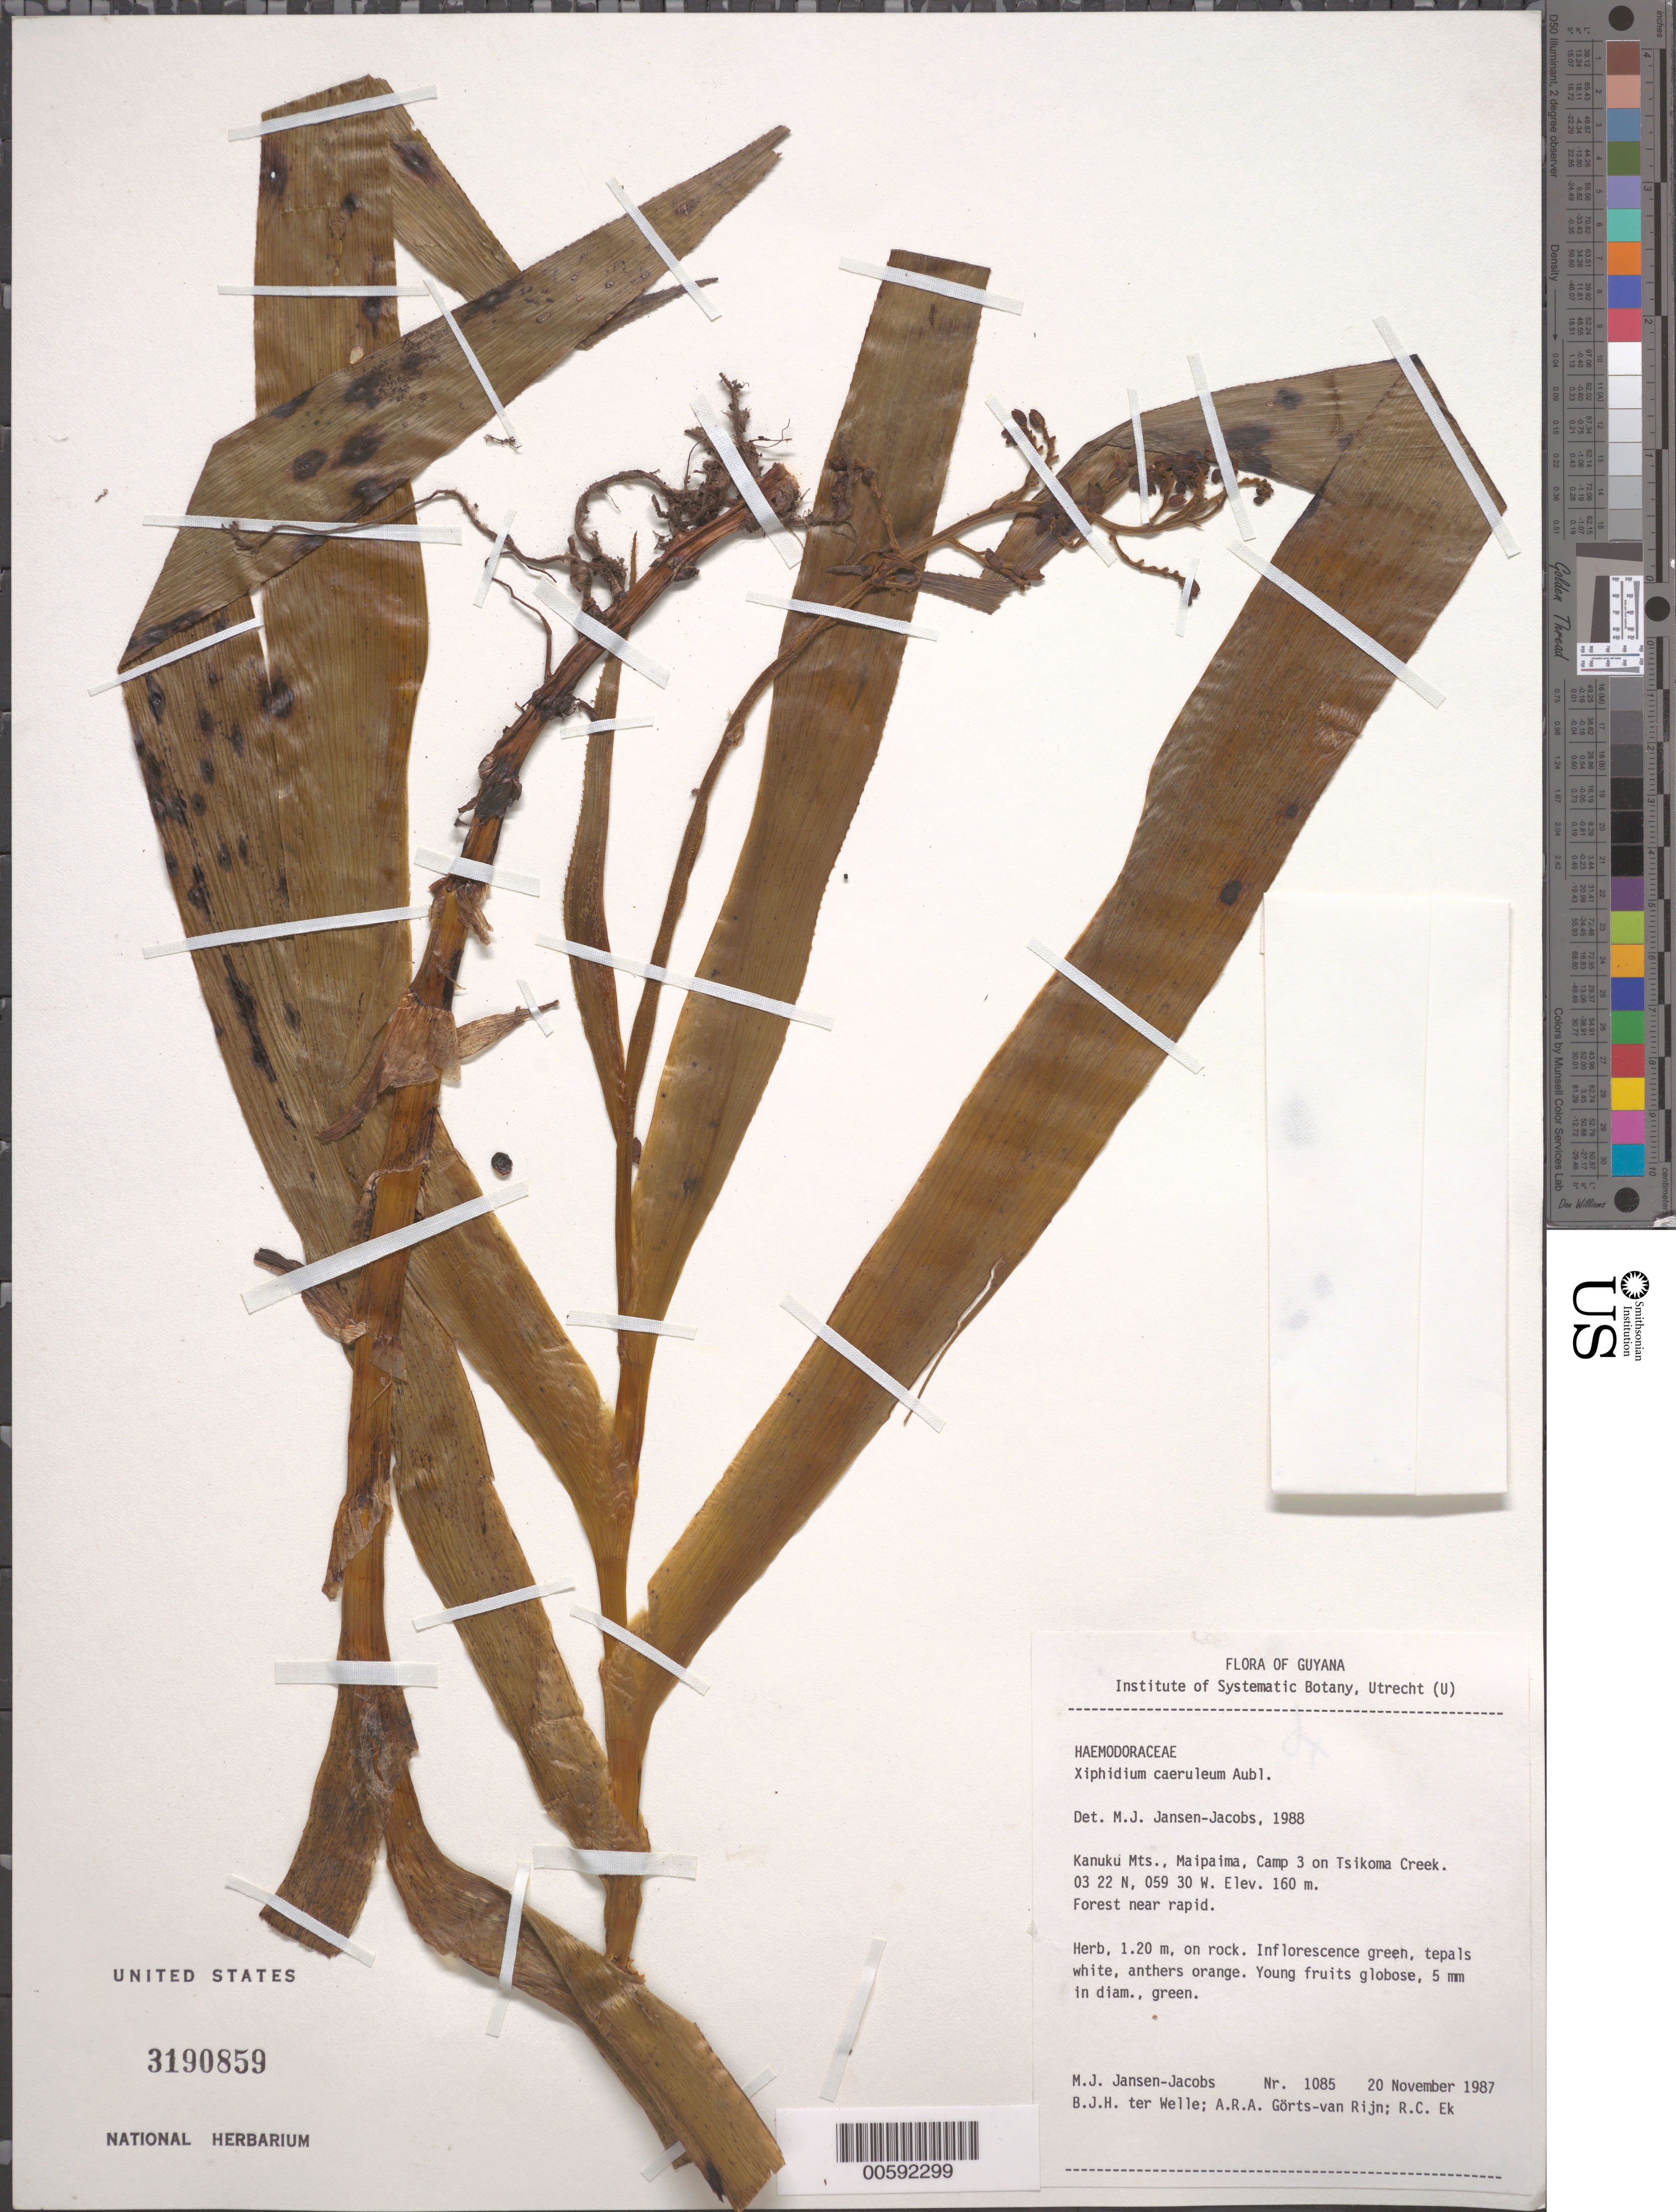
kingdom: Plantae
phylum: Tracheophyta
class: Liliopsida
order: Commelinales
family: Haemodoraceae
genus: Xiphidium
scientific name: Xiphidium caeruleum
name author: Aubl.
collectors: M. J. Jansen-Jacobs, B. Welle, A. .R. A. Görts-van Rijn & R. C. Ek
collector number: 1085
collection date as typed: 20 Nov 1987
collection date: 1987-11-20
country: Guyana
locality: Kanuku Mts., Maipaima, Tsikoma Creek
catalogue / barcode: US 3190859